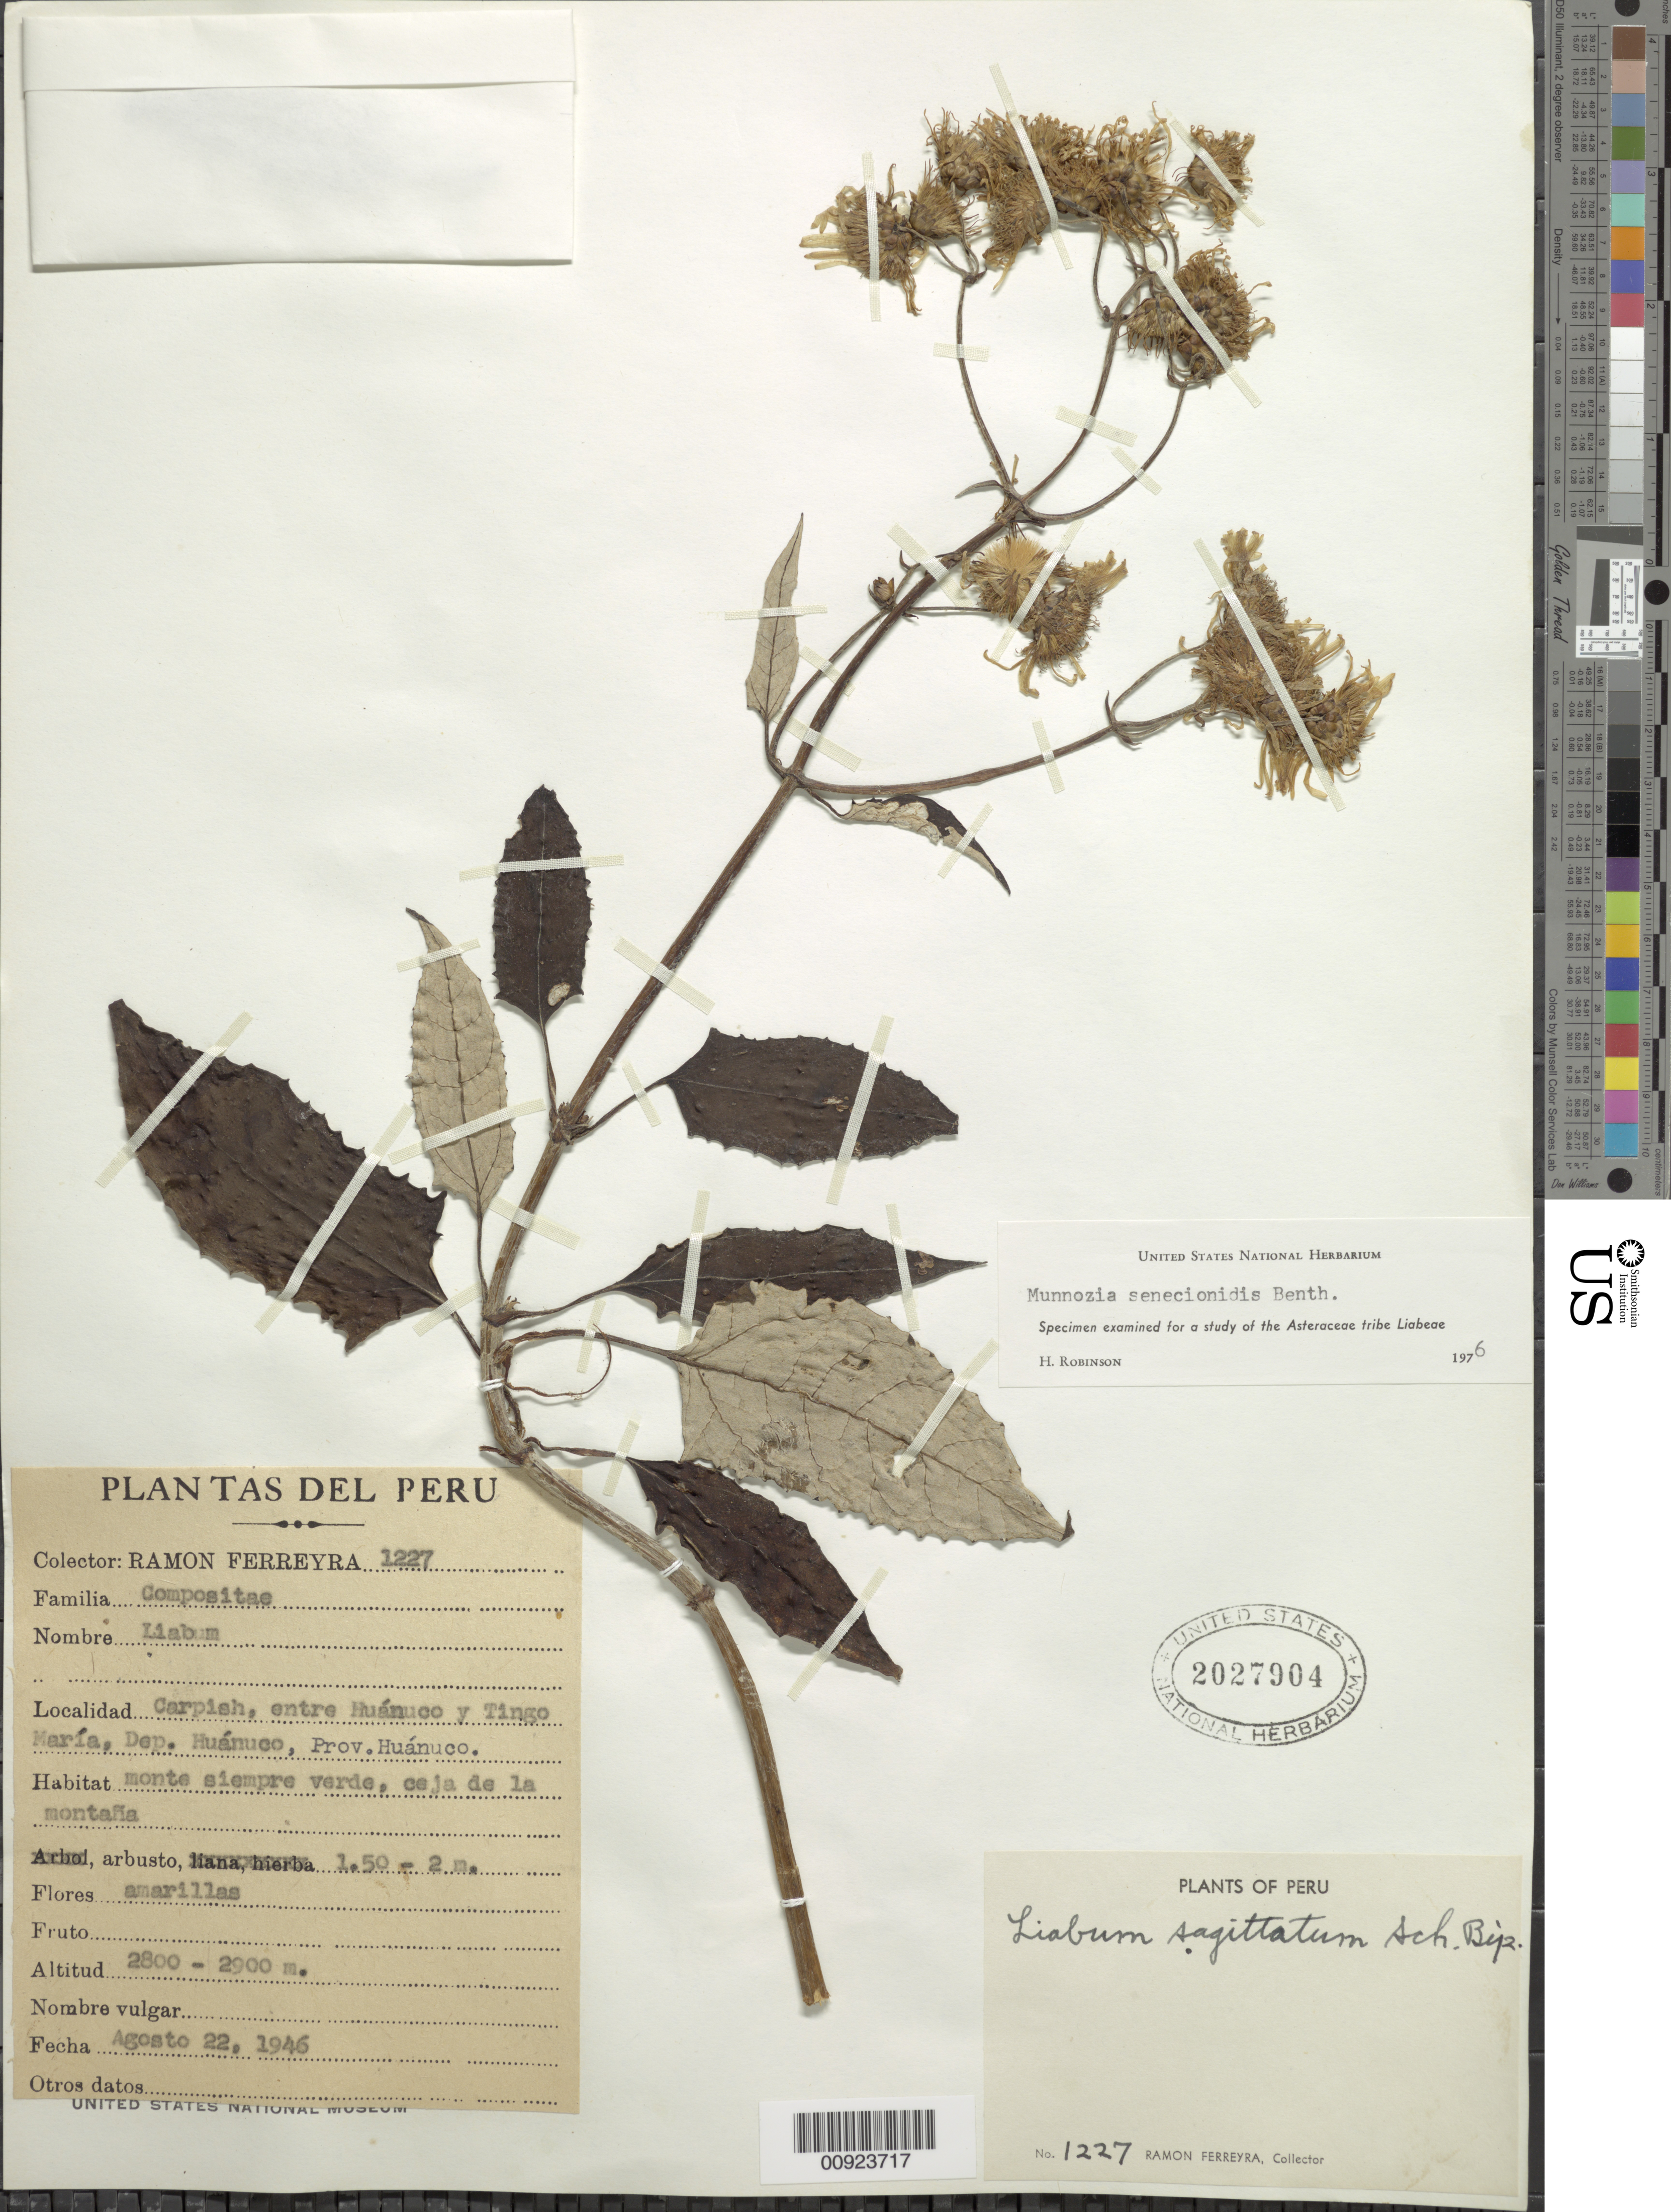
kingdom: Plantae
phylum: Tracheophyta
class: Magnoliopsida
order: Asterales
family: Asteraceae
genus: Munnozia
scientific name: Munnozia senecionidis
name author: Benth.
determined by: Robinson, Harold E., (US)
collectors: R. A. Ferreyra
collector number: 1227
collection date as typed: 22 August 1946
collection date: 1946-08-22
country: Peru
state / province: Huánuco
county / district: Huánuco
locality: Carpish, entre Huánuco y Tingo María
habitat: Monte siempre verde, ceja de la montaña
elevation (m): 2800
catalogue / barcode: US 2027904